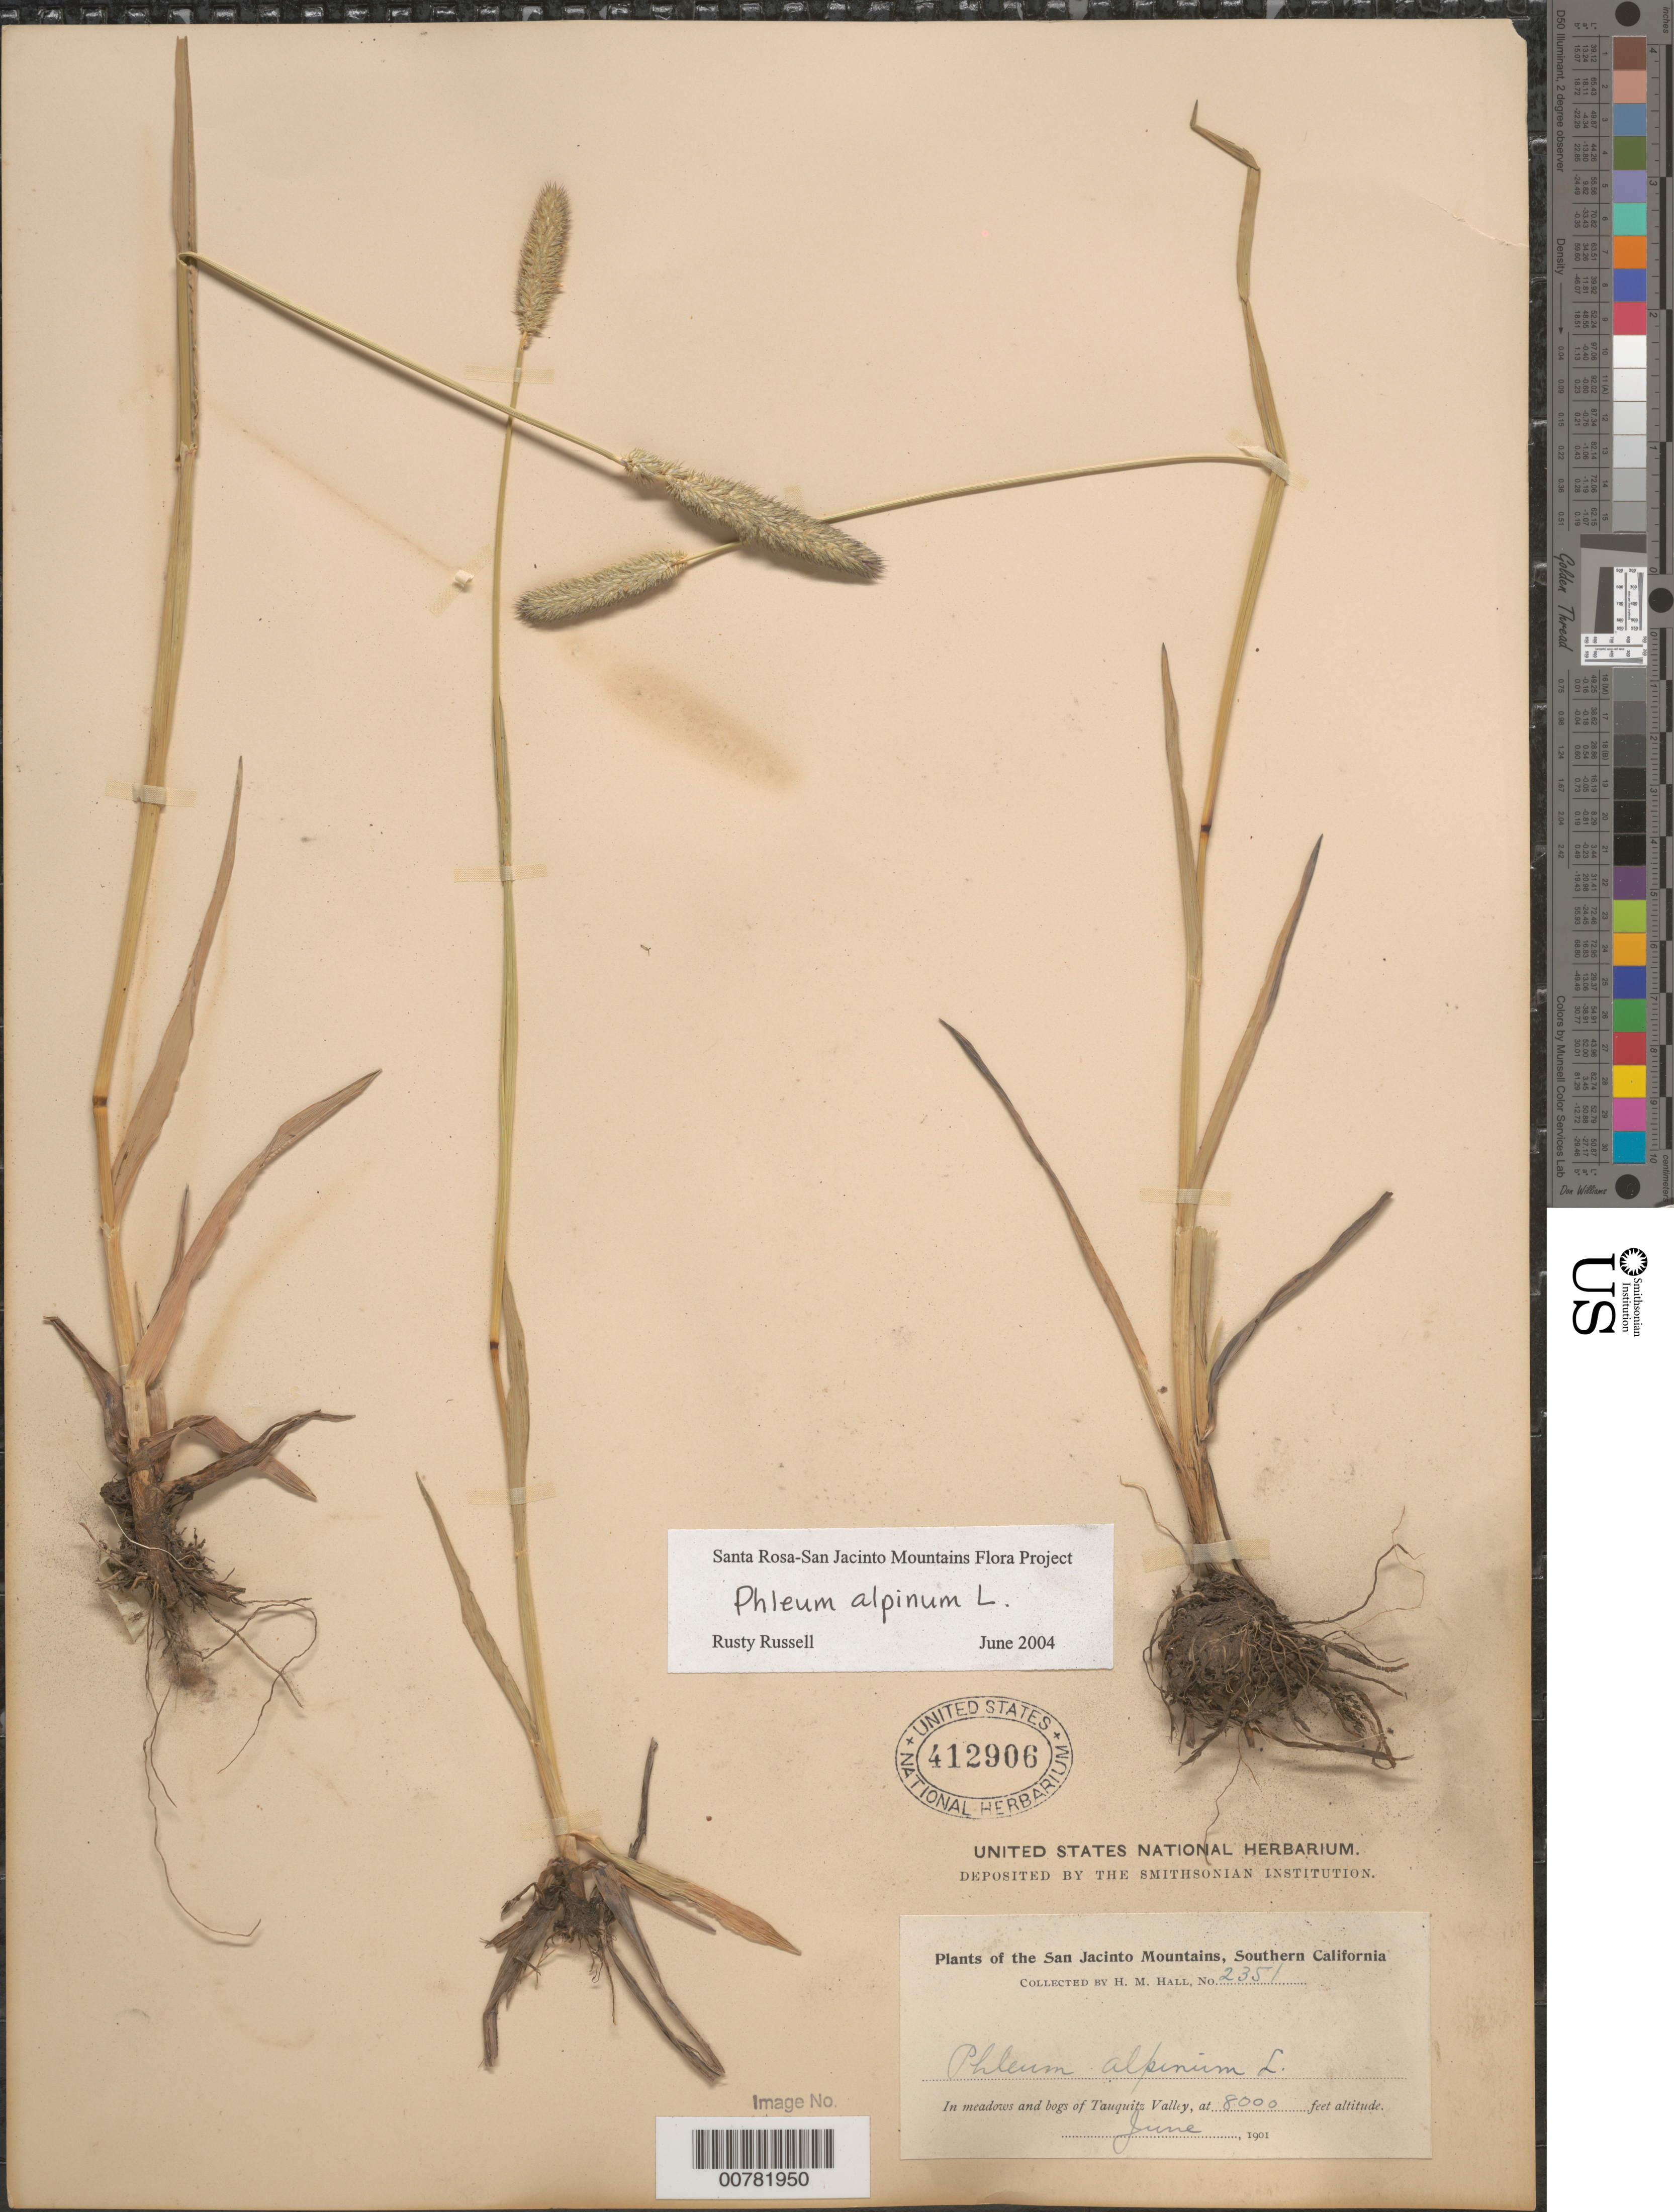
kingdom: Plantae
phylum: Tracheophyta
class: Liliopsida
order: Poales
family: Poaceae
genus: Phleum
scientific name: Phleum alpinum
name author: L.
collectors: H. M. Hall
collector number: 2351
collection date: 1901-06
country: United States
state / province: California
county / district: Riverside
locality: The San Jacinto Mountains, Southern California. In meadows and bogs of Tauquitz Valley.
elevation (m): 2438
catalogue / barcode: US 412906